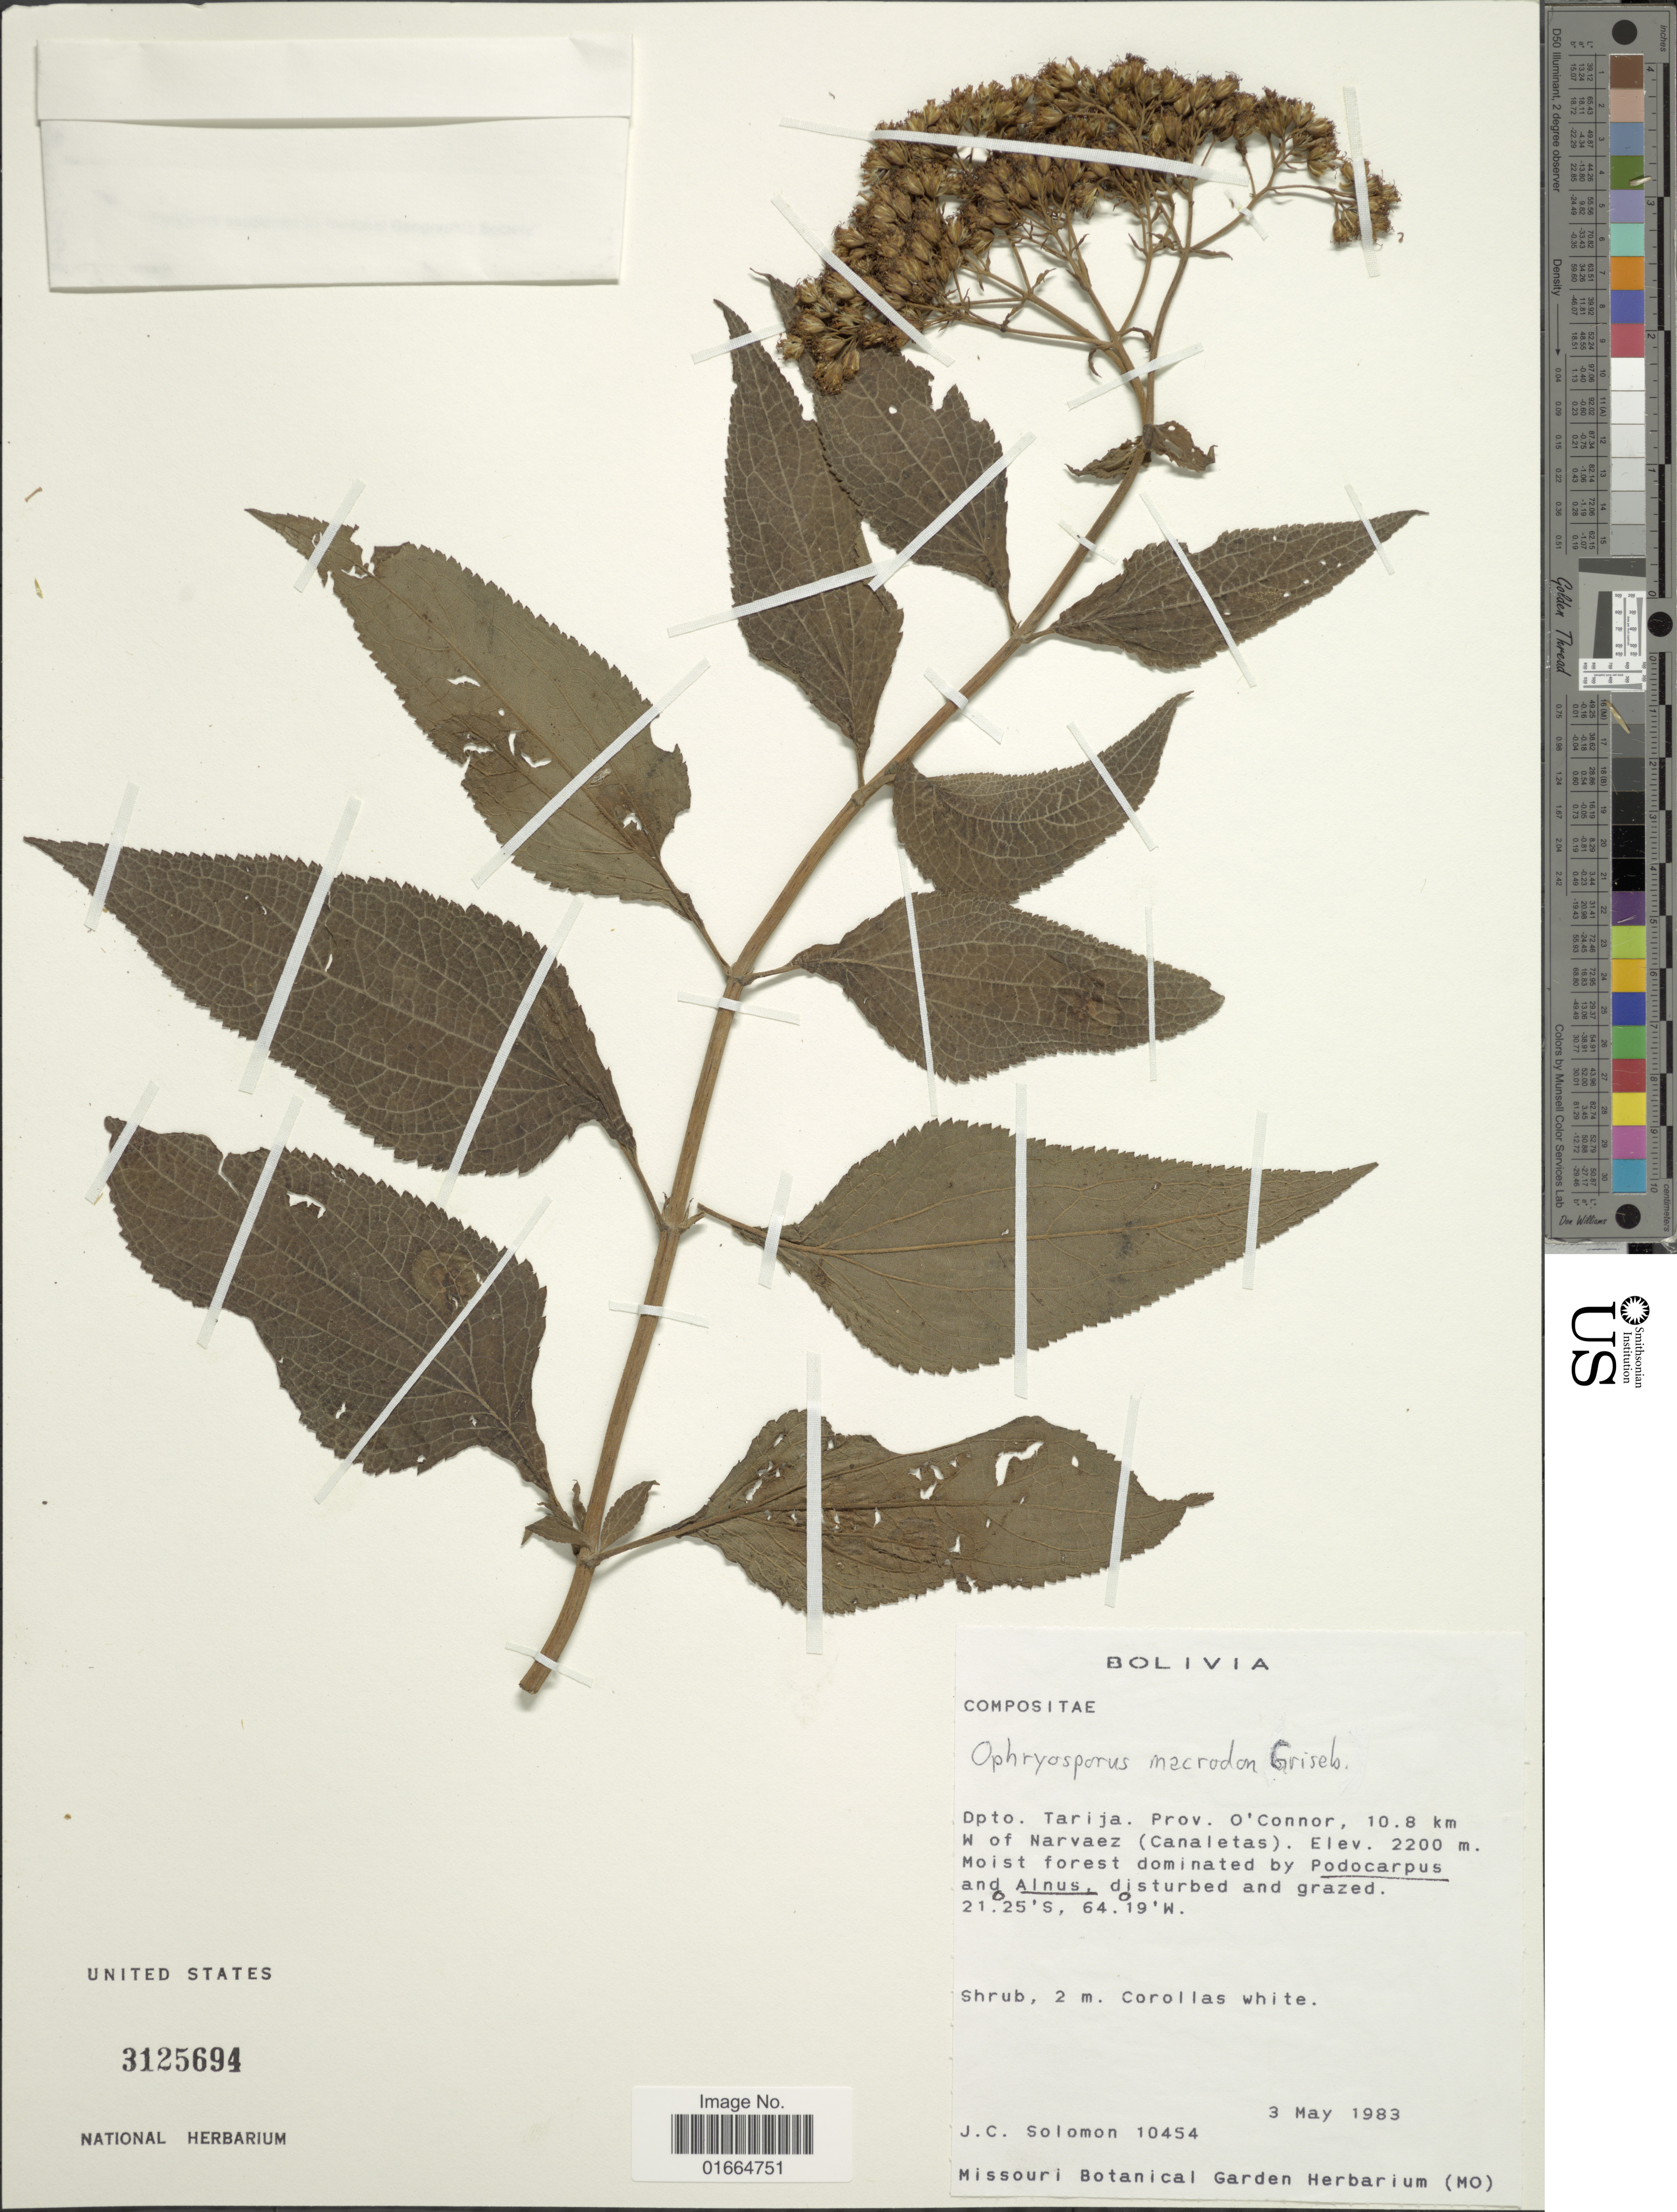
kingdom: Plantae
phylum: Tracheophyta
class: Magnoliopsida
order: Asterales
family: Asteraceae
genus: Ophryosporus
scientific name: Ophryosporus macrodon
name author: Griseb.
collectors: J. C. Solomon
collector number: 10454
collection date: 1983-05-03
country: Bolivia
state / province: Tarija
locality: Dpto. Tarija, Prov. O' Connor, 10.8 km W of Narvaez (Canaletas)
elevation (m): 2200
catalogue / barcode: US 3125694